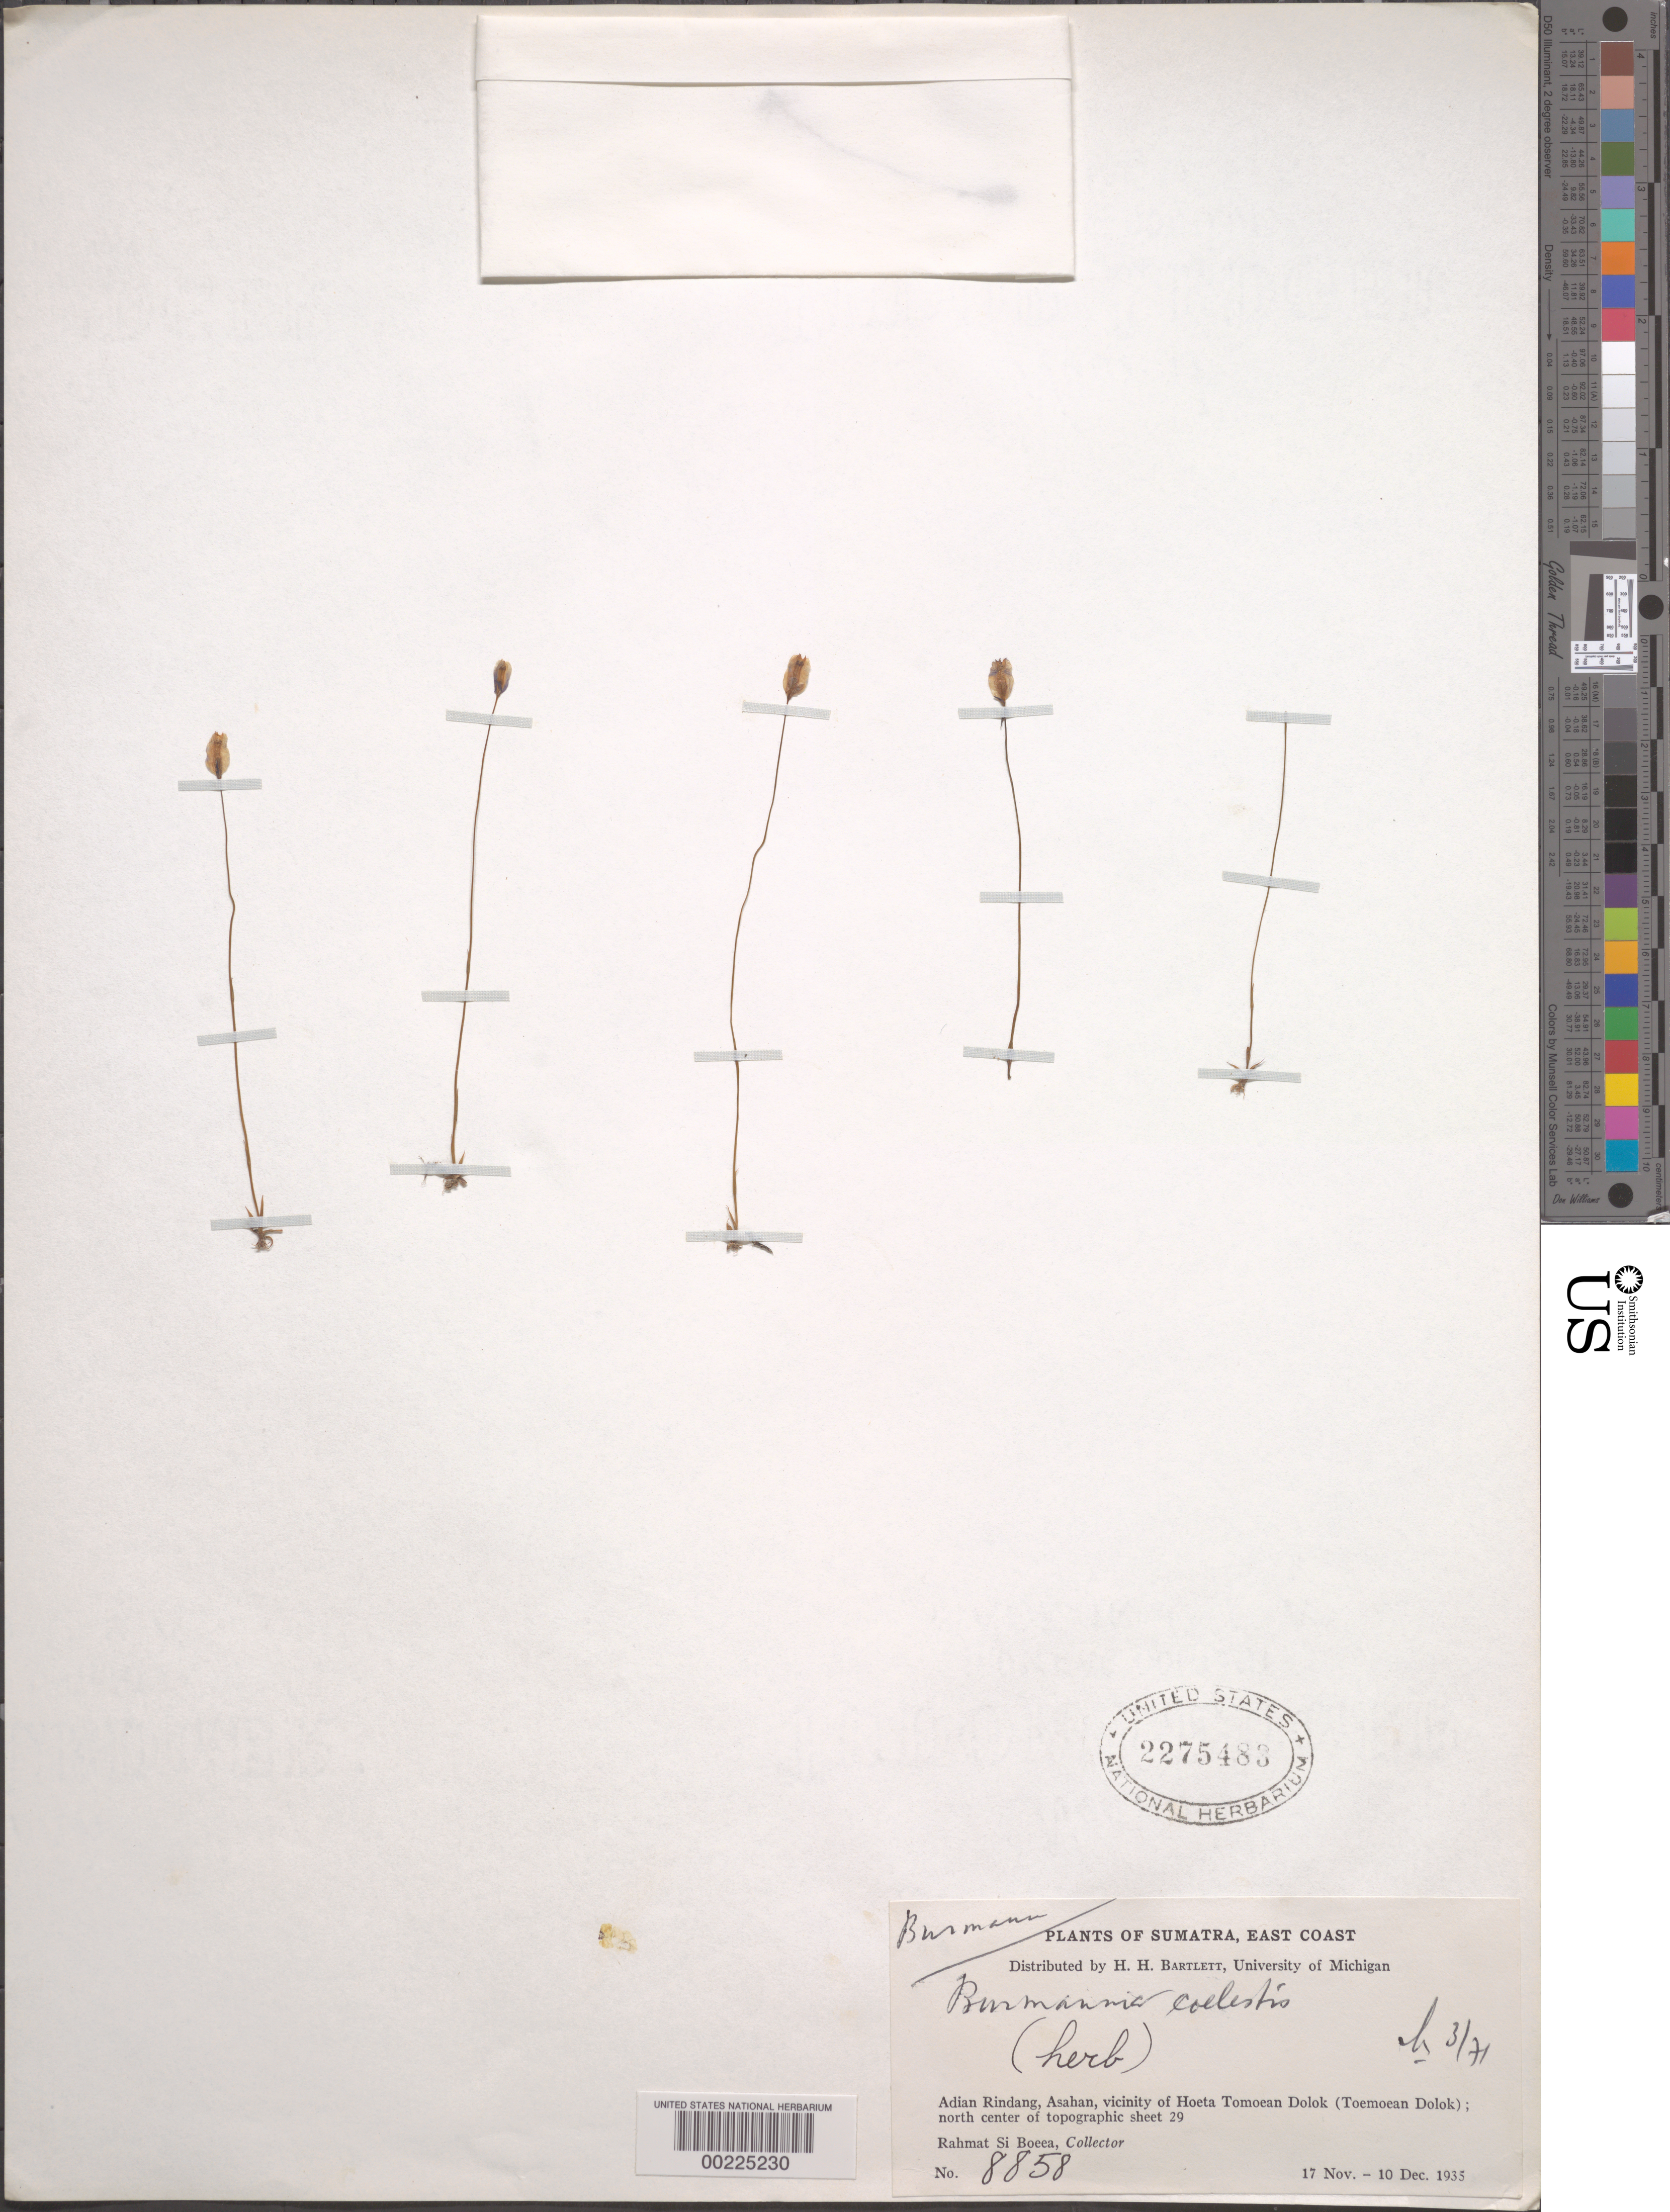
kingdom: Plantae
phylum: Tracheophyta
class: Liliopsida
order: Dioscoreales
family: Burmanniaceae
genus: Burmannia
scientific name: Burmannia coelestis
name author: D. Don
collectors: Rahmat Si Boeea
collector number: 8858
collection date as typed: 17 Nov 1935 to 10 Dec 1935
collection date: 1935-11-17/1935-12-10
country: Indonesia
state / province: Sumatra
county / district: Aceh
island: Sumatra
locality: Adian rindang, asahan, vicinity of hoeta tomoean dolok (toemoean dolok)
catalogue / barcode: US 2275483